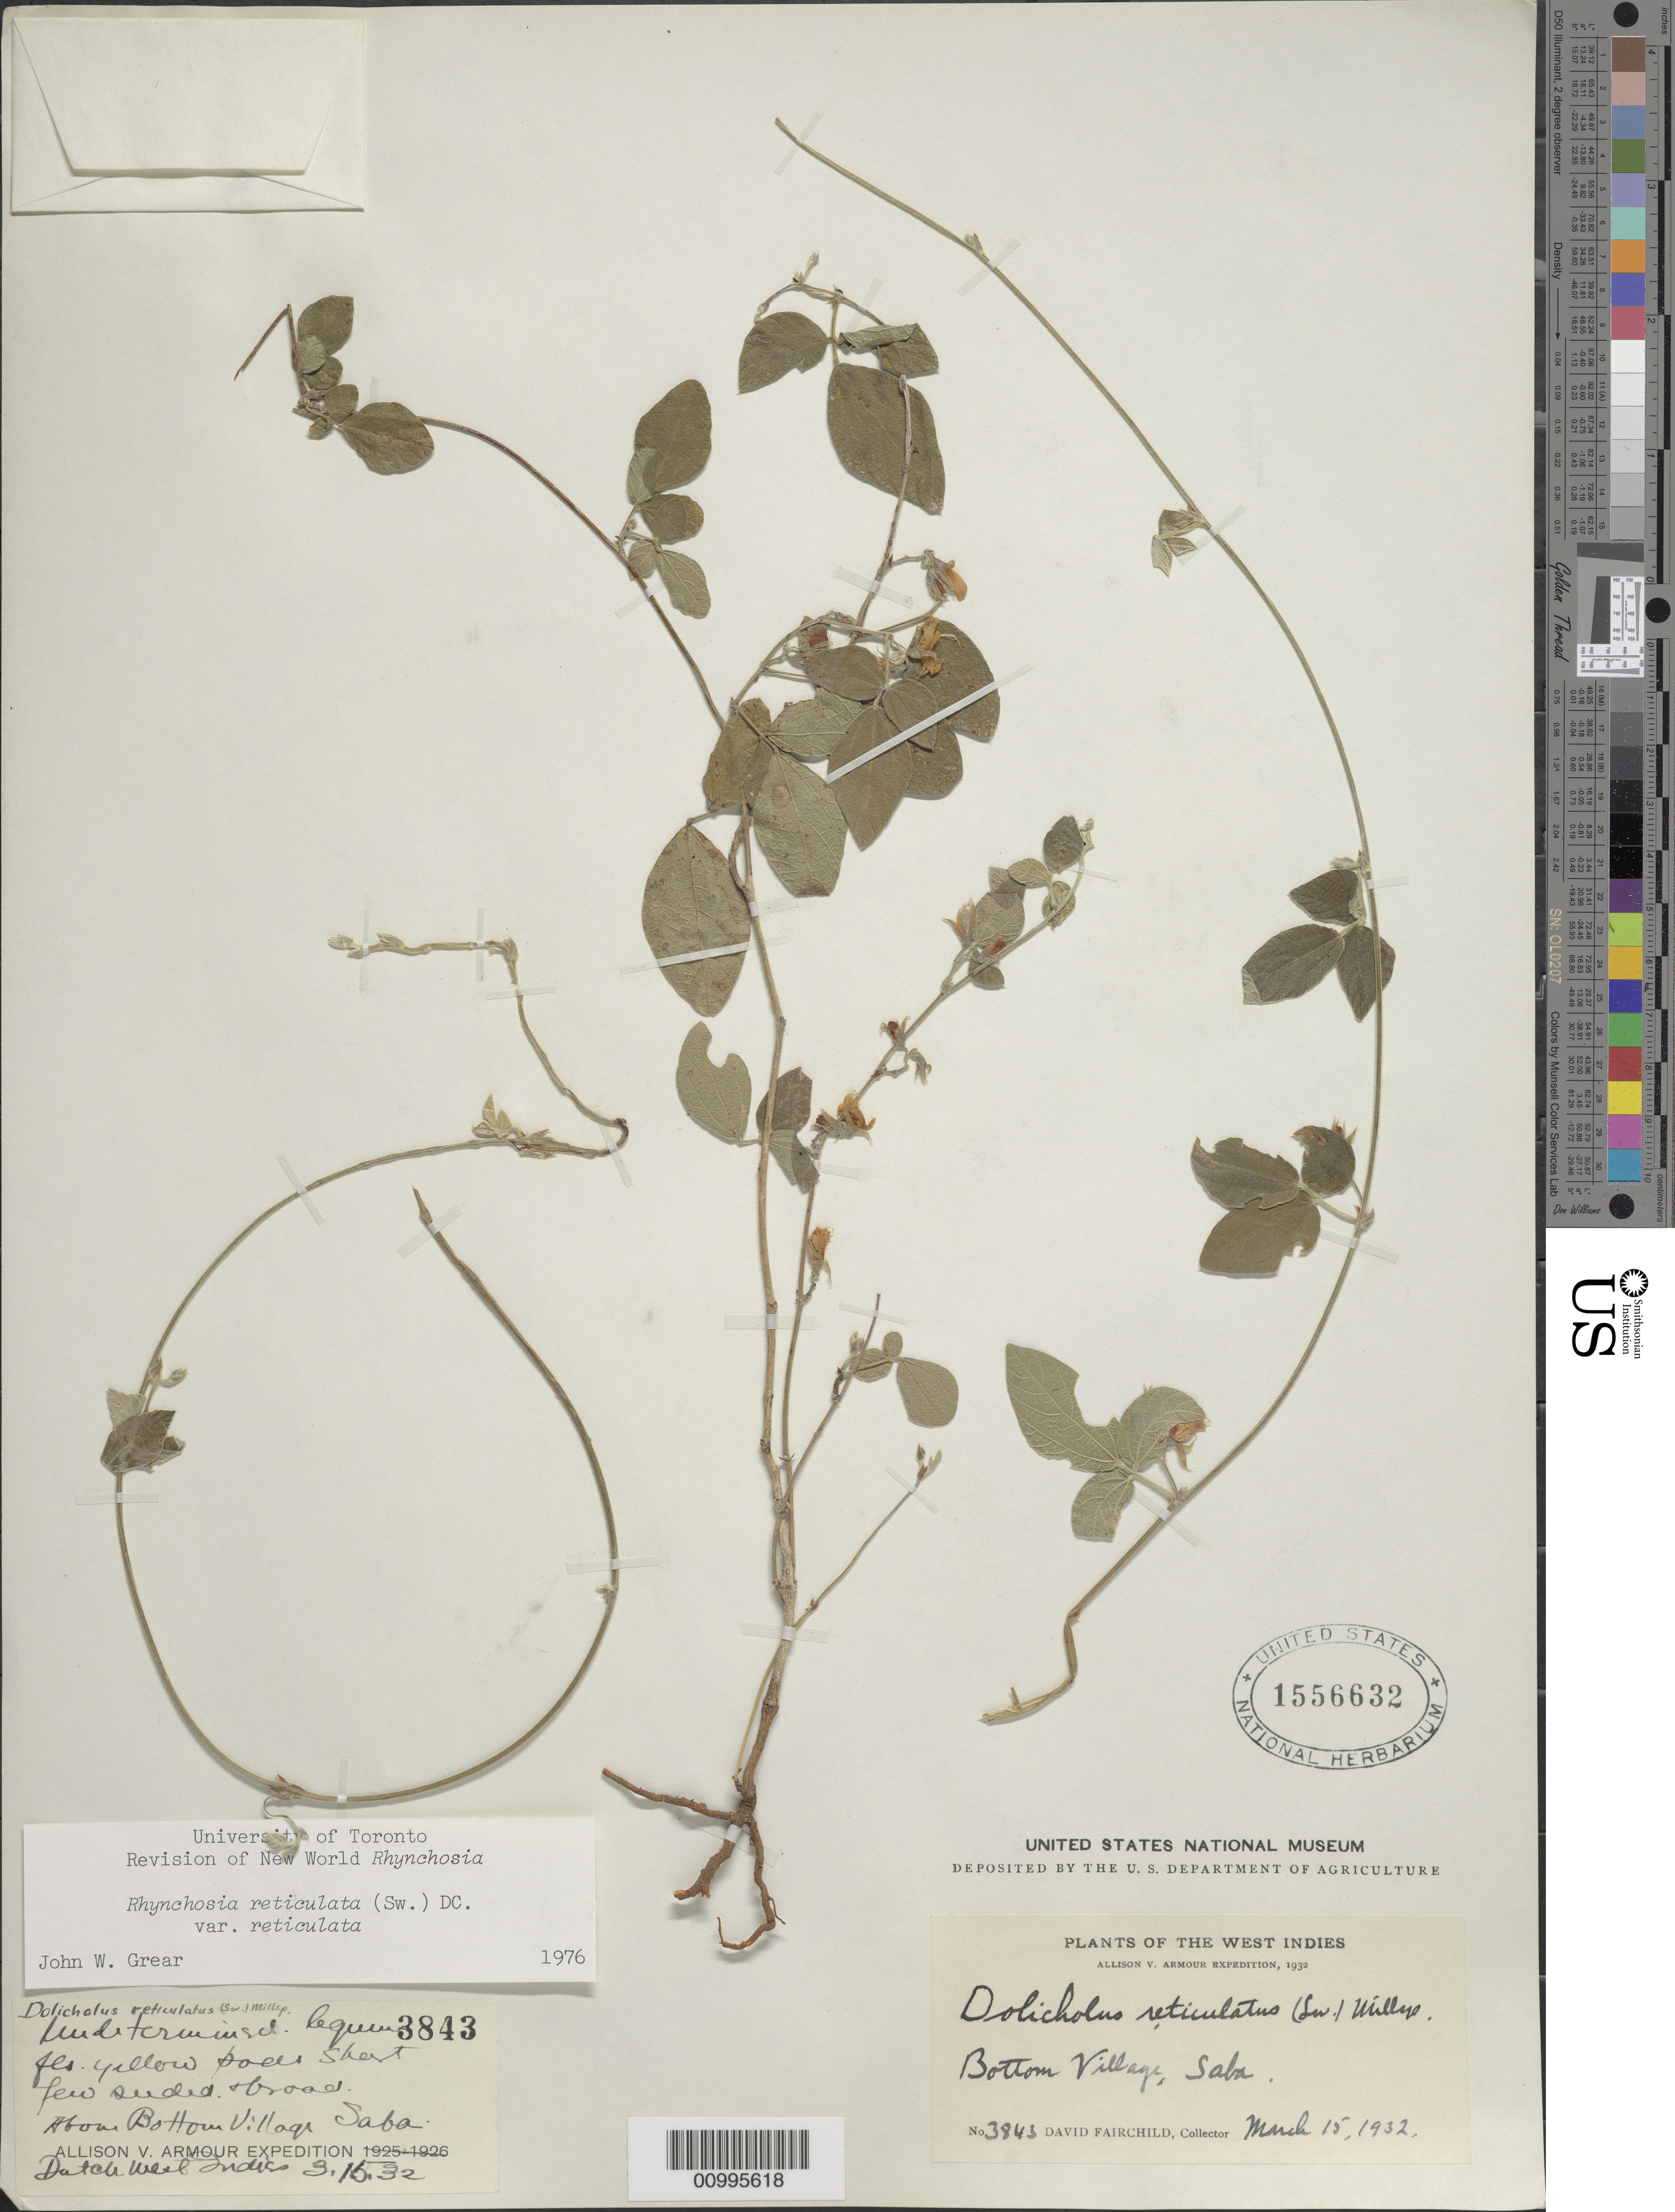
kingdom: Plantae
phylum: Tracheophyta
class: Magnoliopsida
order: Fabales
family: Fabaceae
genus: Rhynchosia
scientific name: Rhynchosia reticulata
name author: (Sw.) DC.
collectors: D. Fairchild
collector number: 3843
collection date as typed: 15 Mar 1932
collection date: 1932-03-15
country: Netherlands Antilles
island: Saba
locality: Bottom Village, Saba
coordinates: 0 N, 0 E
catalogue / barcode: US 1556632